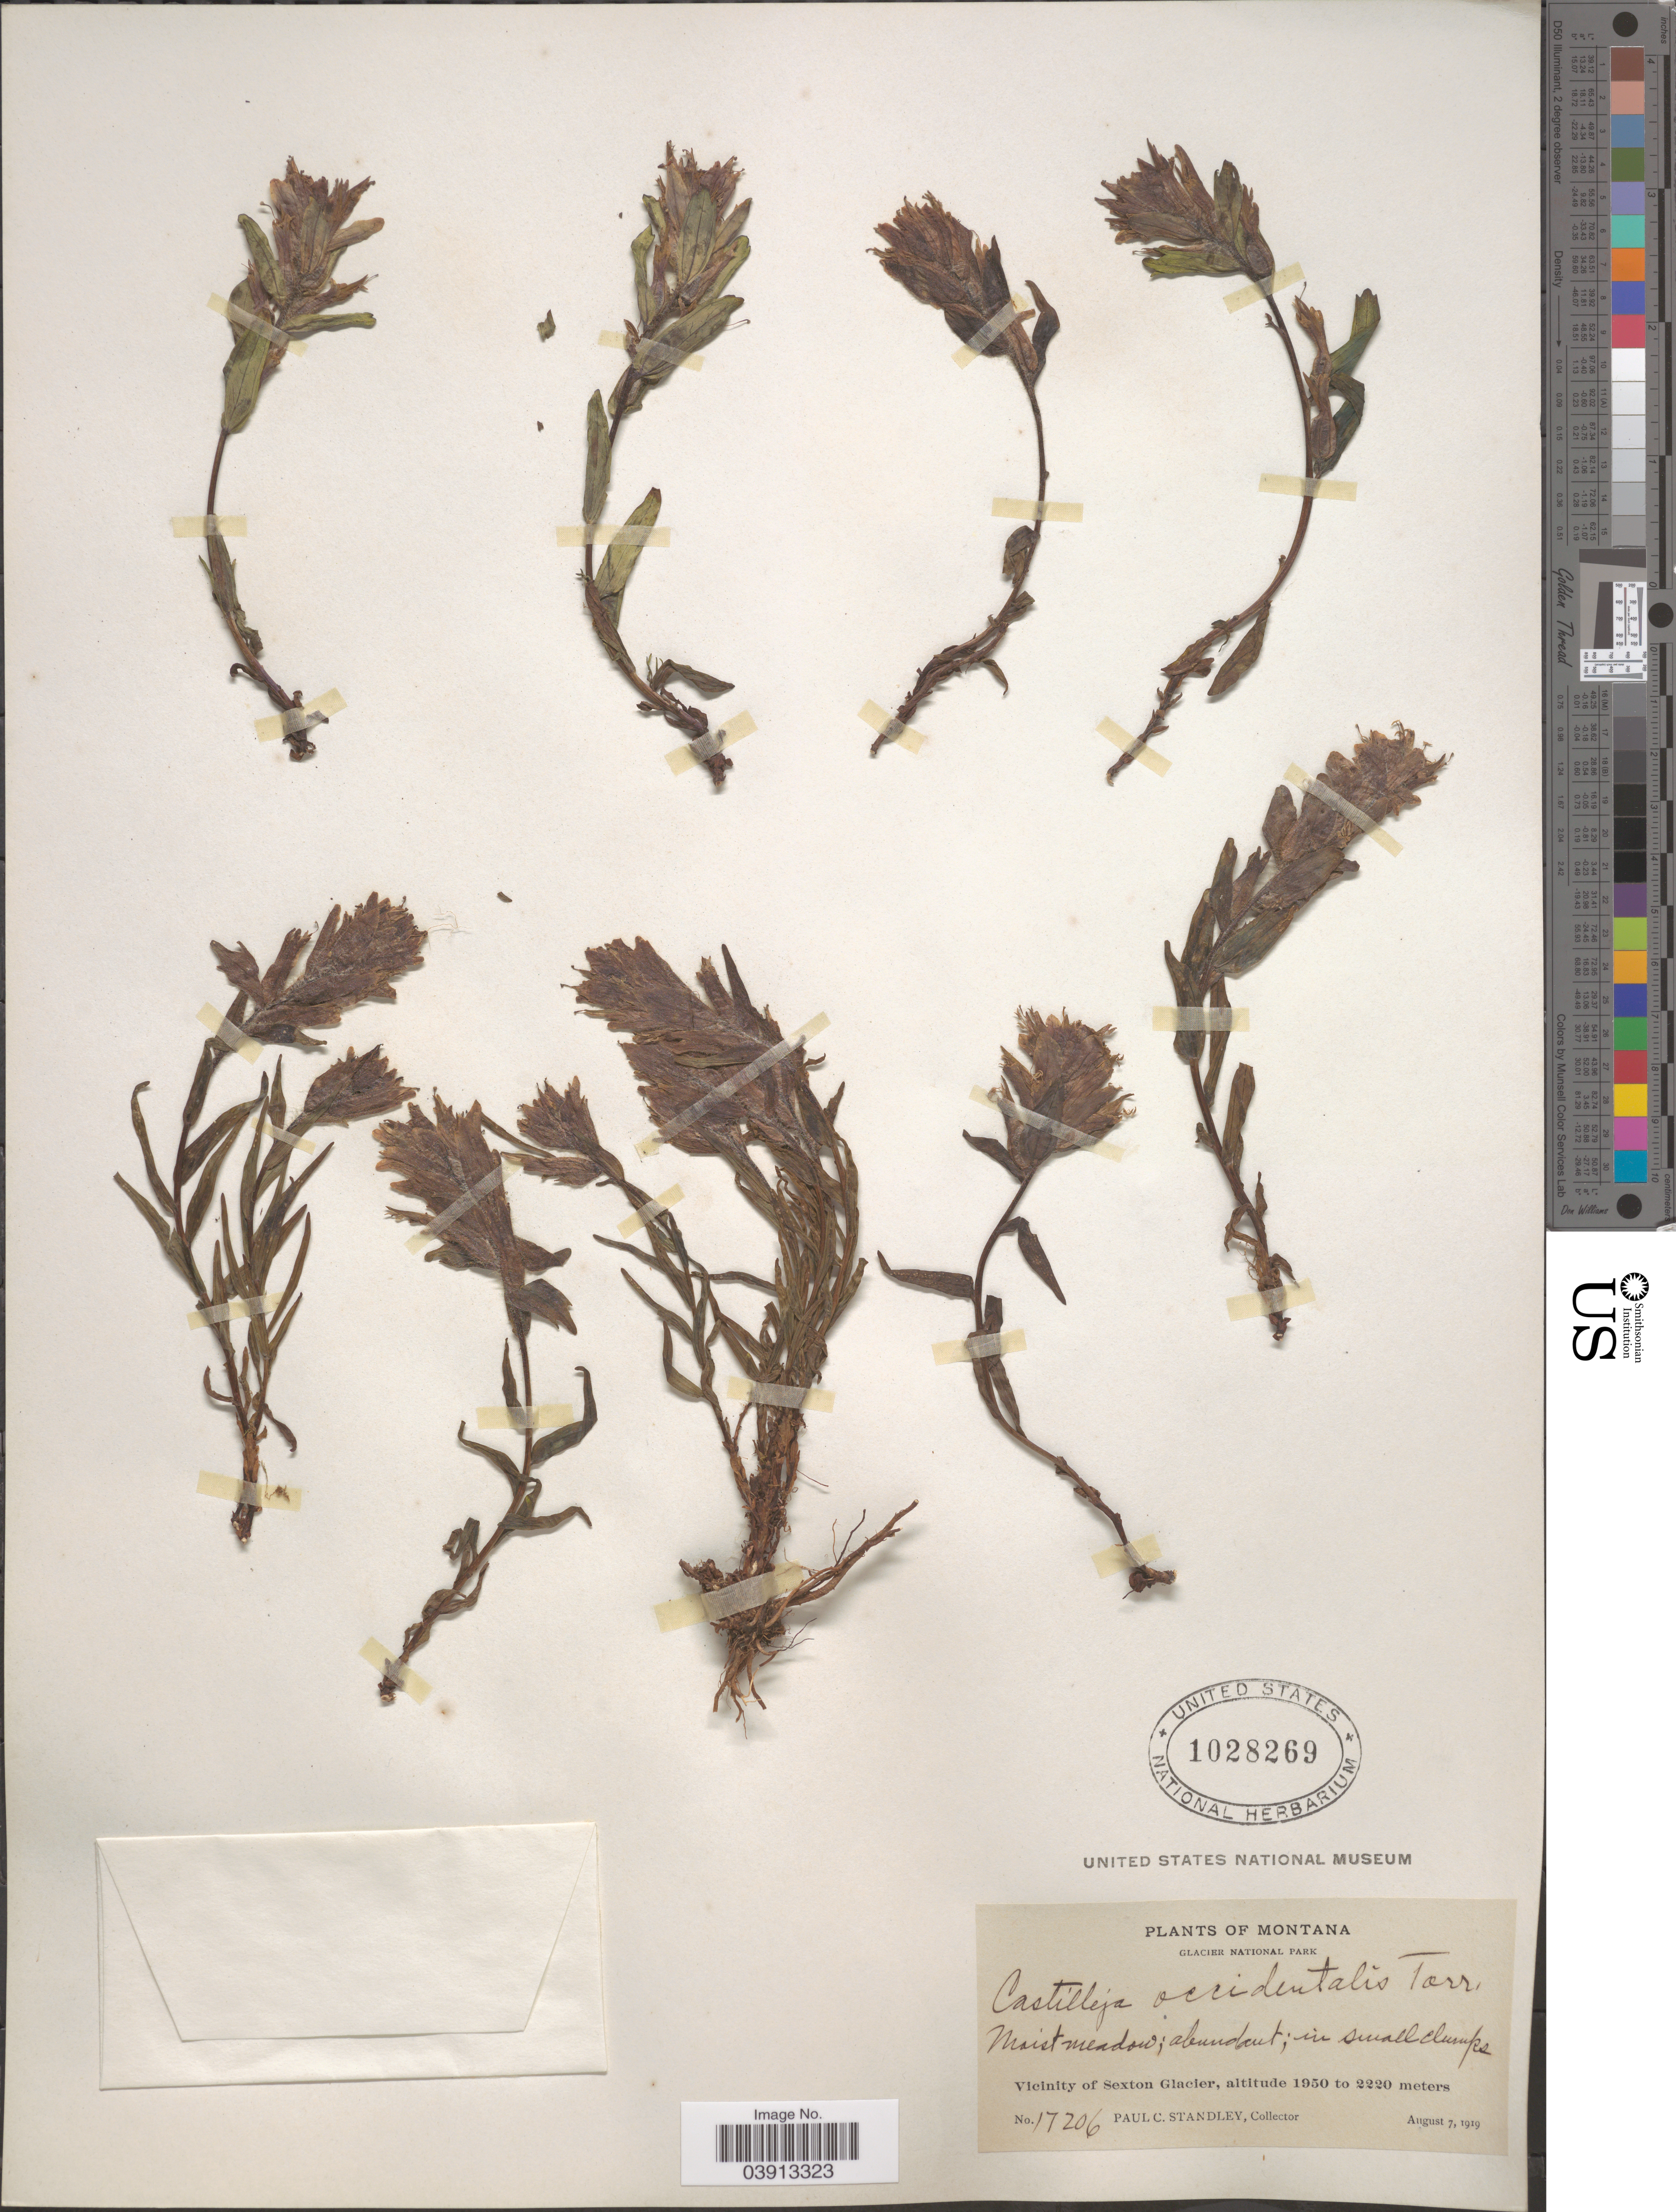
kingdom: Plantae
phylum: Tracheophyta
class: Magnoliopsida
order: Lamiales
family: Orobanchaceae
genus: Castilleja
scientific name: Castilleja occidentalis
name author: Torr.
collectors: P. C. Standley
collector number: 18206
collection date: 1919-08-07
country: United States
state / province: Montana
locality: Glacier National Park. Vicinity of Sexton Glacier.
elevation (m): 1950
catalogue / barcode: US 1028269